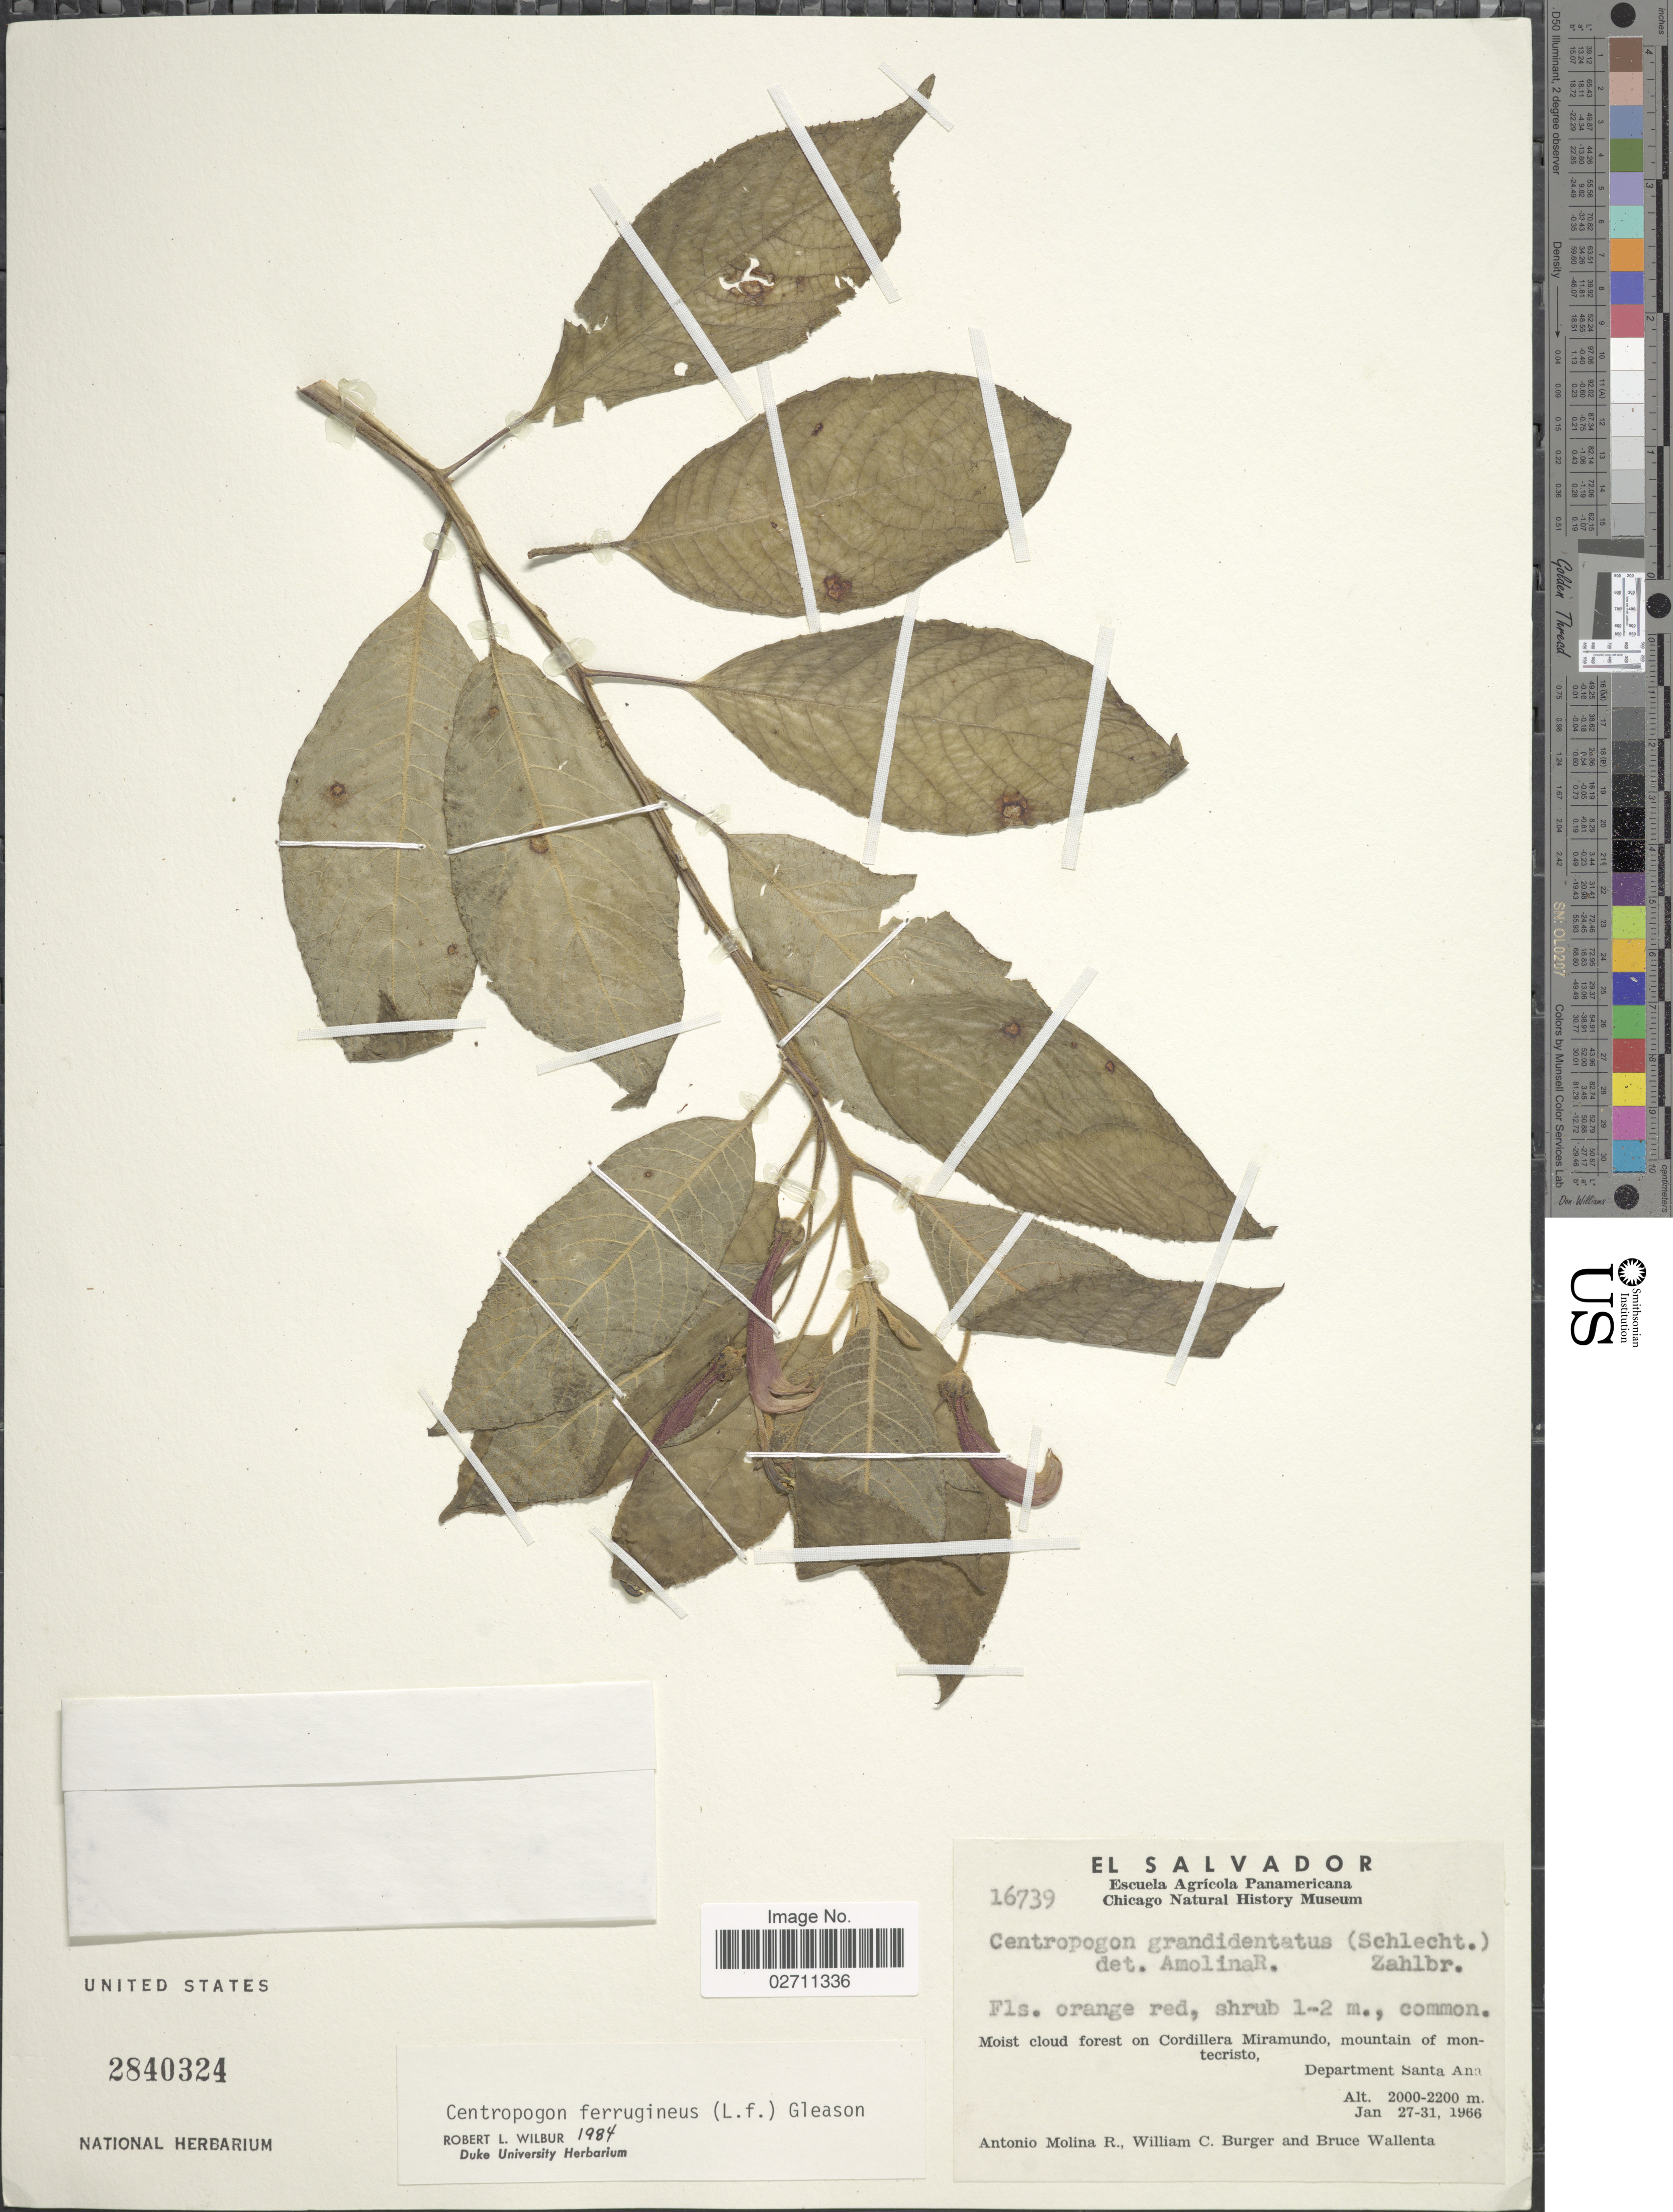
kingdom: Plantae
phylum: Tracheophyta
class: Magnoliopsida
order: Asterales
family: Campanulaceae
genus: Centropogon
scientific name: Centropogon ferrugineus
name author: (L. f.) Gleason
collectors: A. Molina R., W. Burger & B. Wallenta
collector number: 16739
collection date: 1966-01-27/1966-01-31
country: El Salvador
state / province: Santa Ana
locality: Moist cloud forest on Cordillera Miramundo, mountain of montecristo.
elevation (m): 2000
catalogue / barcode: US 2840324